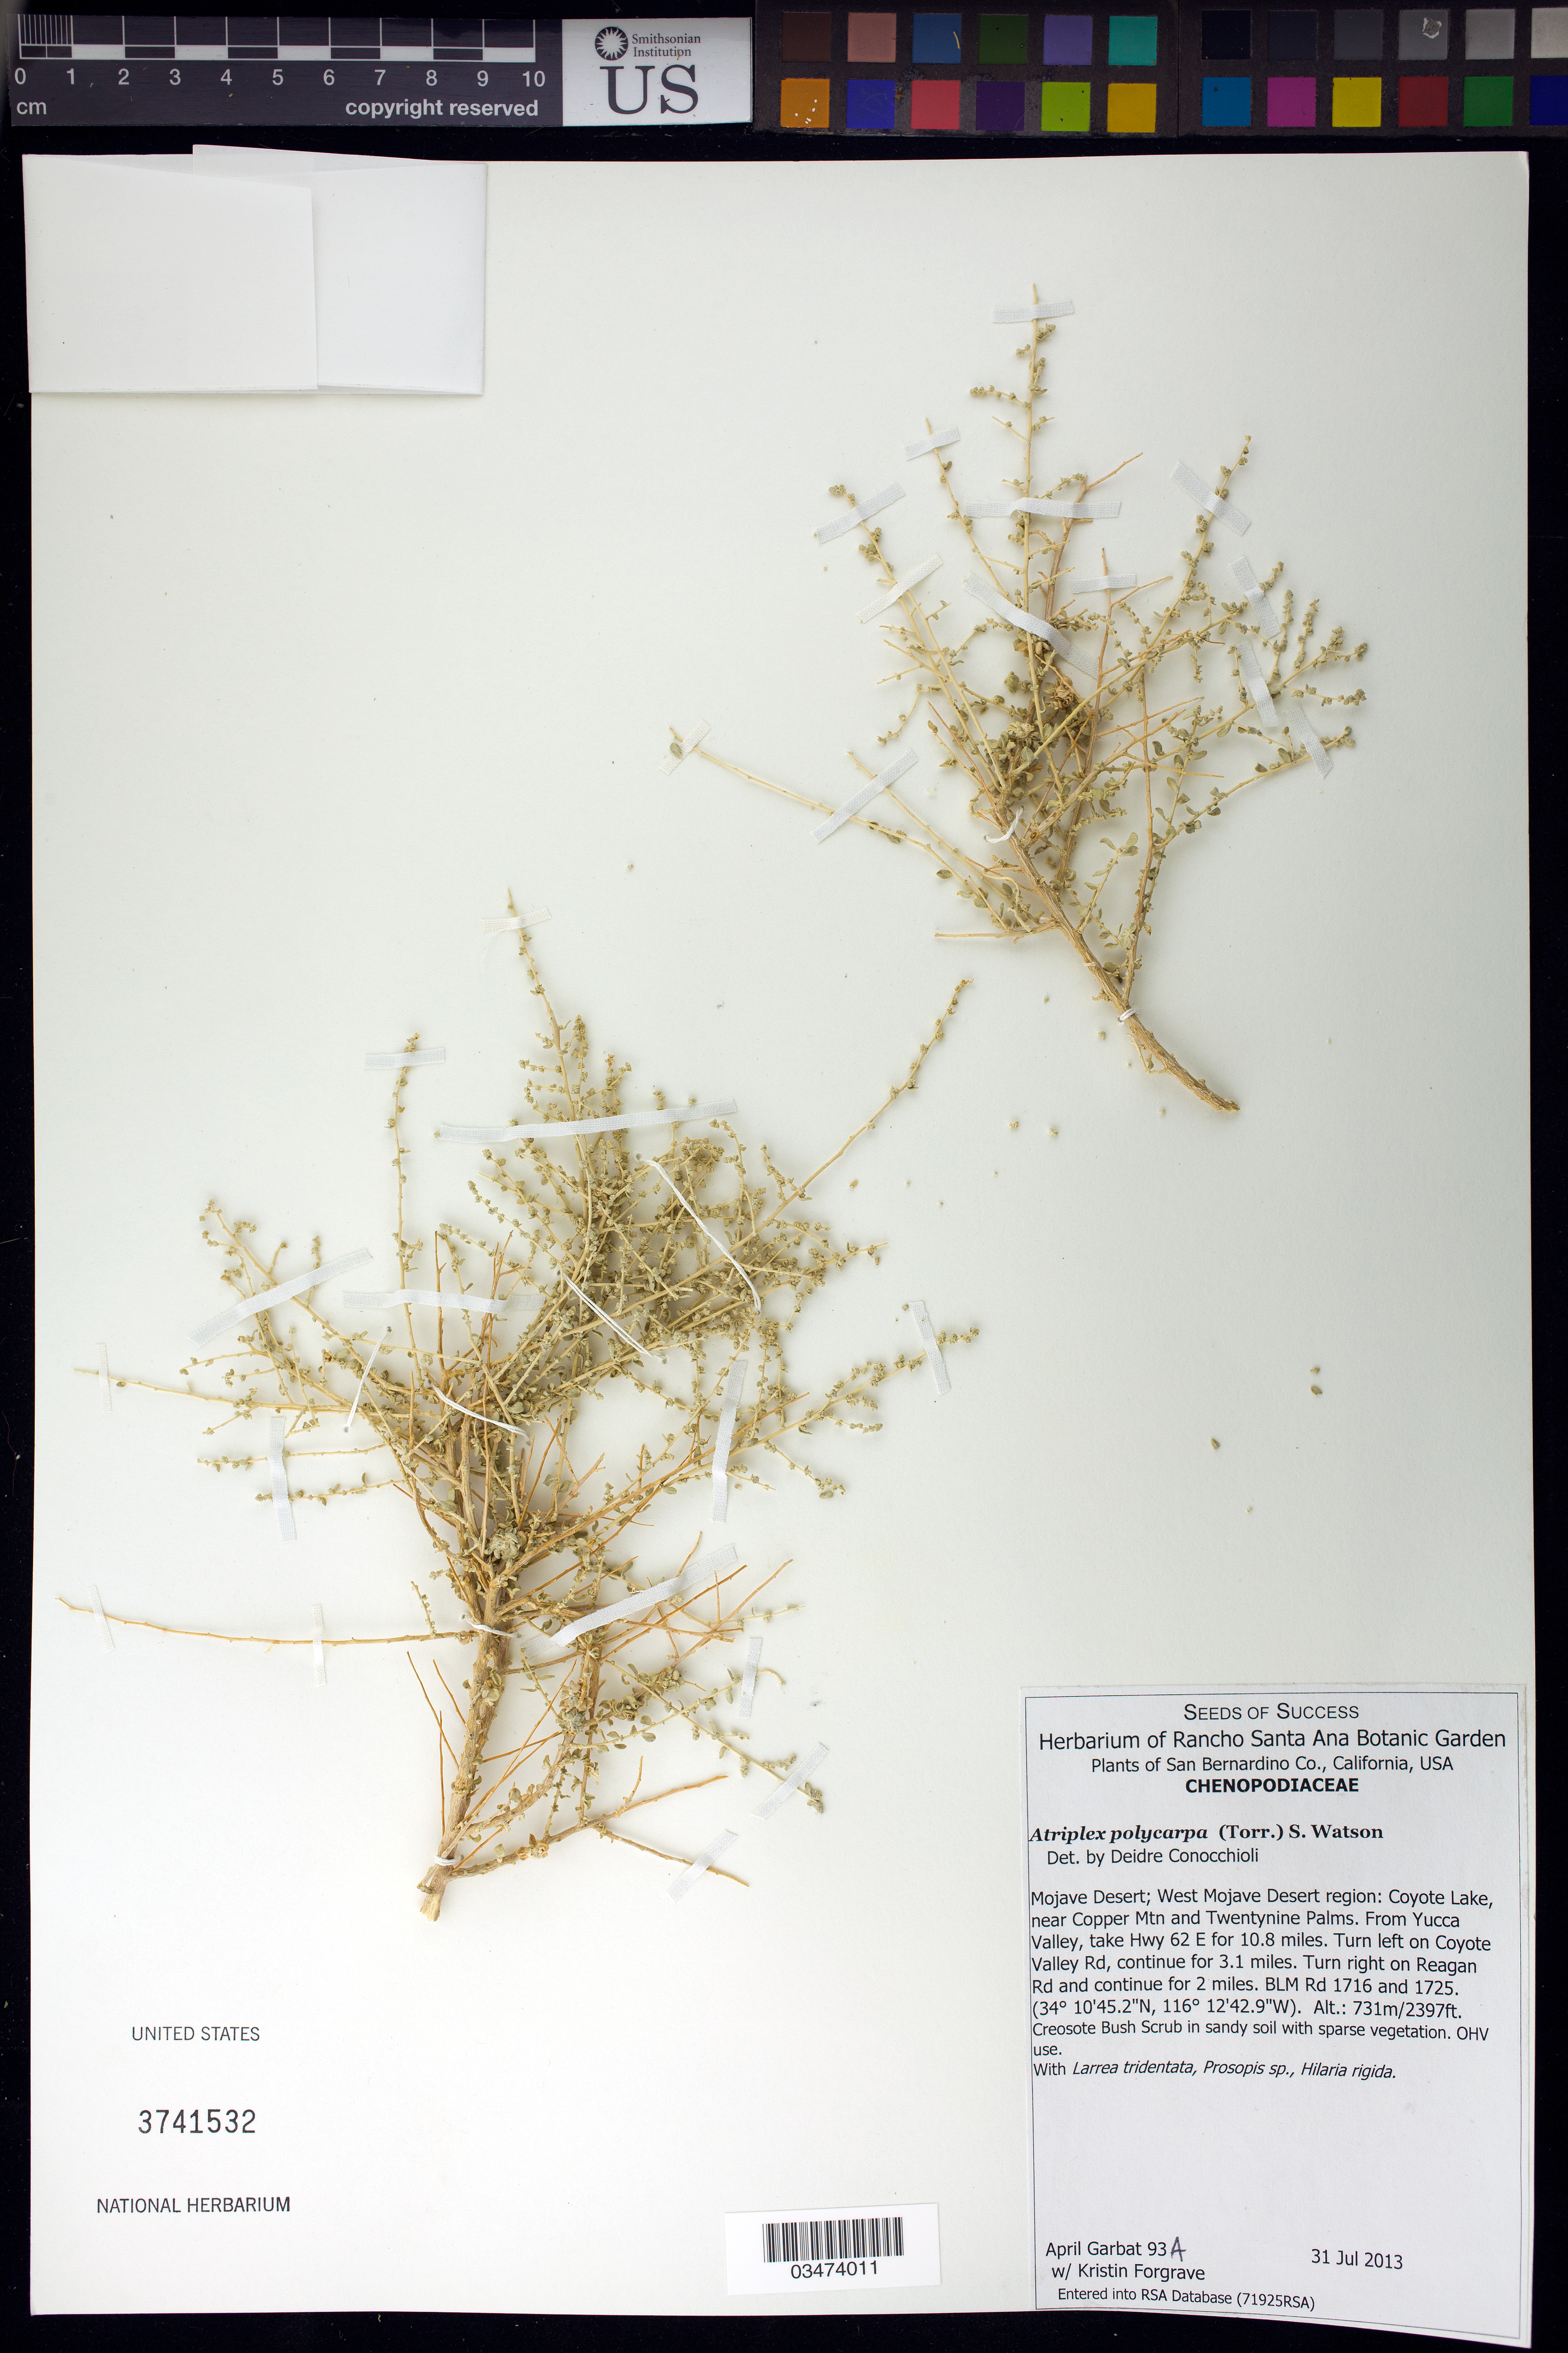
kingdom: Plantae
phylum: Tracheophyta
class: Magnoliopsida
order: Caryophyllales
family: Amaranthaceae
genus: Atriplex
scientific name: Atriplex polycarpa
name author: (Torr.) S. Watson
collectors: A. Garbat & K. Forgrave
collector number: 93 A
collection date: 2013-07-31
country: United States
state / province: California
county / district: San Bernardino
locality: Mojave Desert, West region, Coyote Lake, near Copper Mtn and Twentynine Palms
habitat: Creosote Bush Scrub in sandy soil. With Larrea tridentata, Hilaria rigida, Prosopis sp.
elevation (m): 731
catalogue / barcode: US 3741532